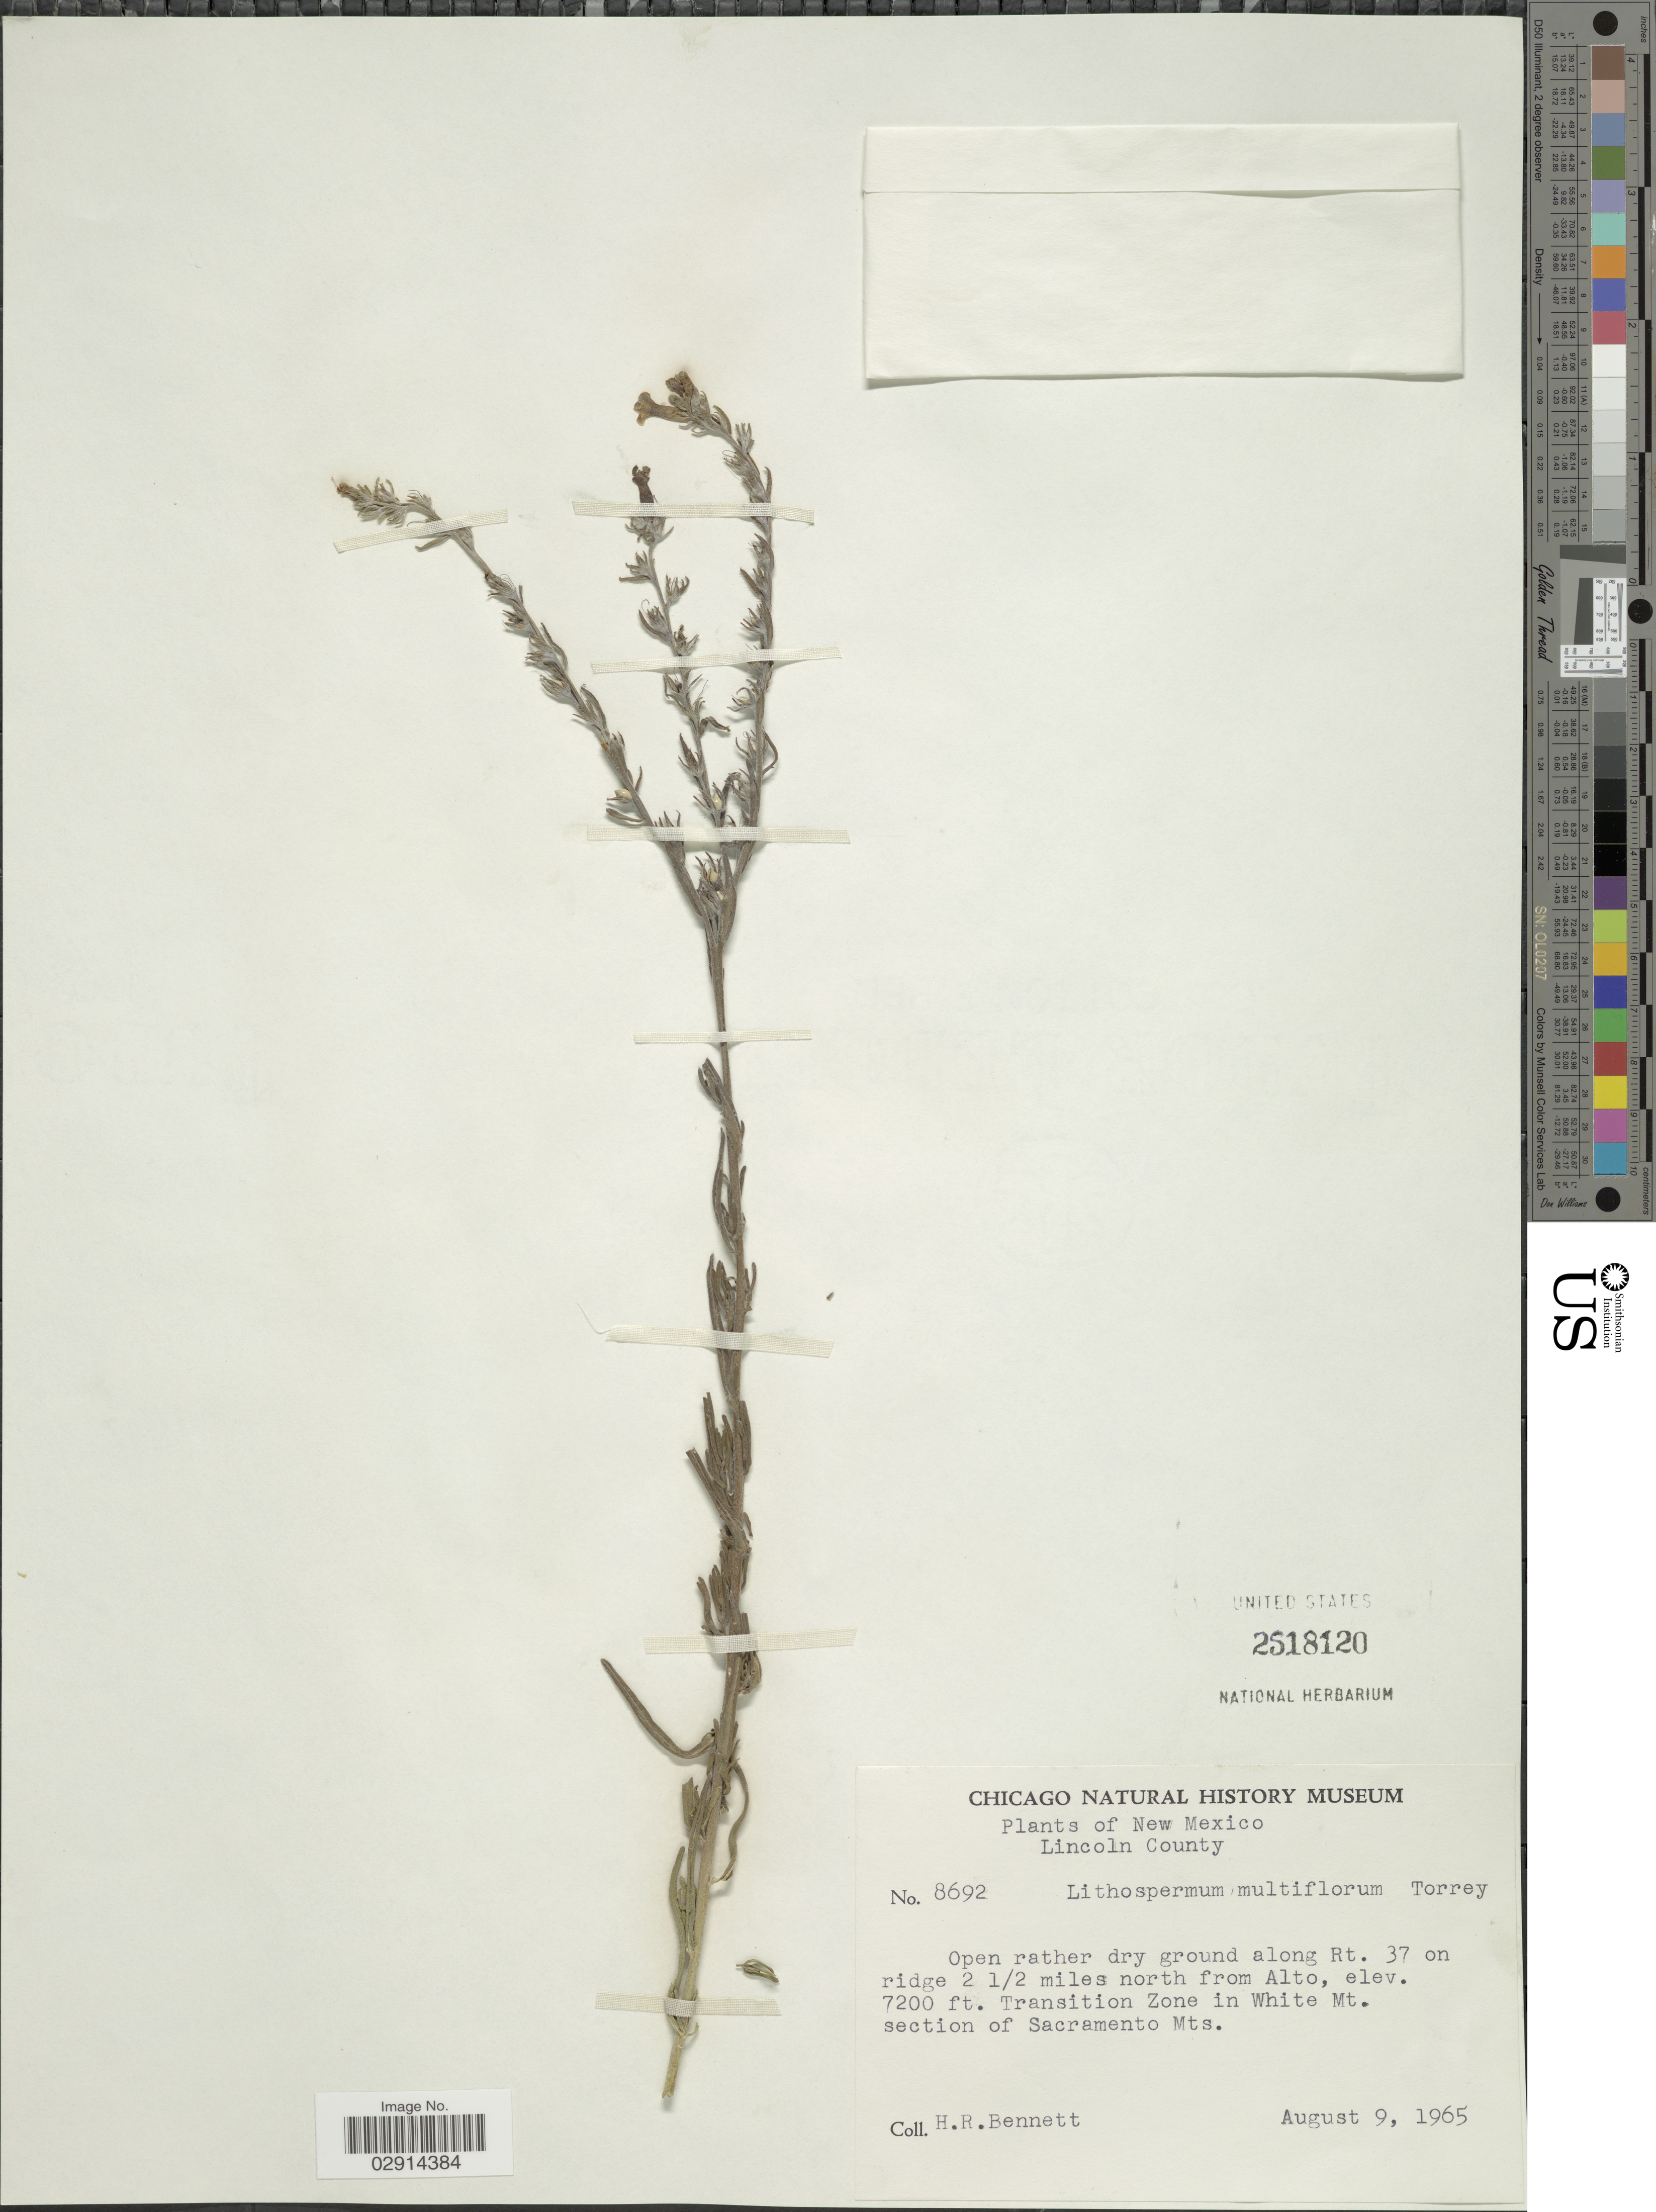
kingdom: Plantae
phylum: Tracheophyta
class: Magnoliopsida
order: Boraginales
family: Boraginaceae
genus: Lithospermum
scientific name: Lithospermum multiflorum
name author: Torr. ex A. Gray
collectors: H. R. Bennett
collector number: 8692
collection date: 1965-08-09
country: United States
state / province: New Mexico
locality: Lincoln County, Open rather dry ground along Rt. 37 on ridge 2½ miles north from Alto, Transition Zone in White Mt. section of Sacramento Mts.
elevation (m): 2195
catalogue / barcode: US 2518120